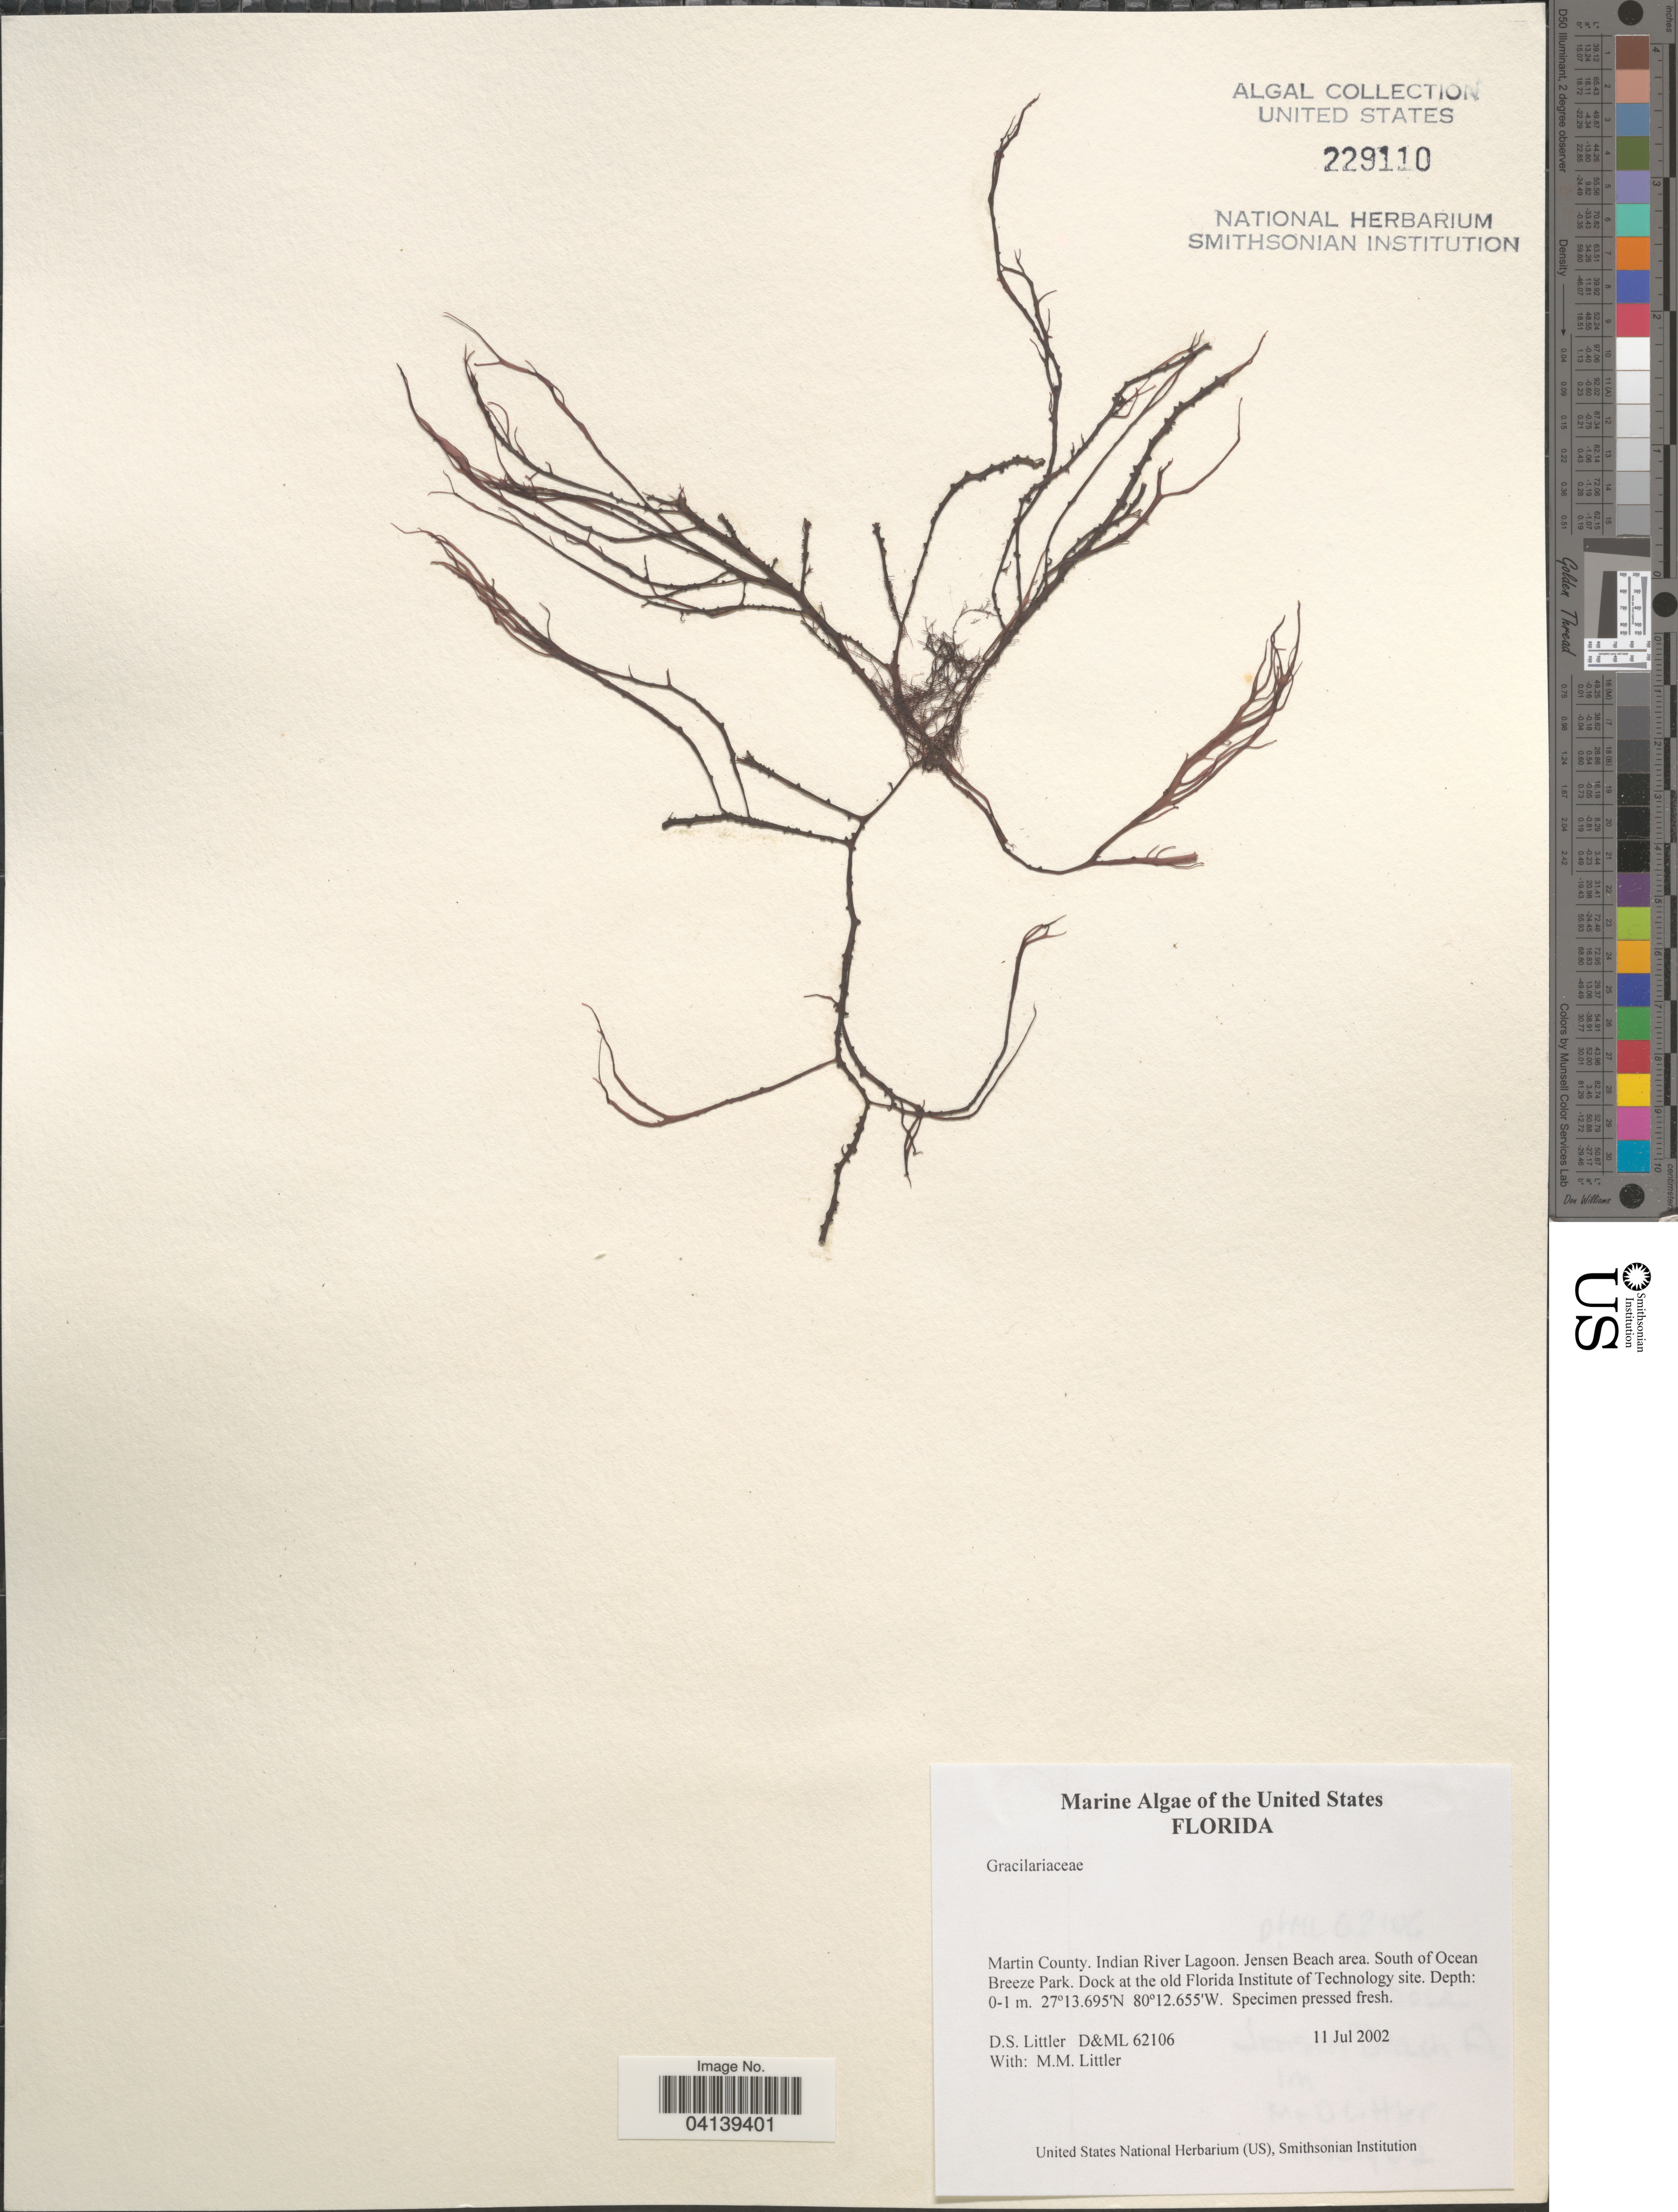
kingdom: Plantae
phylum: Rhodophyta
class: Florideophyceae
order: Gracilariales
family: Gracilariaceae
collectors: D. S. Littler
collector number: D&ML62106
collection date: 2002-07-11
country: United States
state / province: Florida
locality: Martin County. Indian River Lagoon. Jensen Beach area. South of Ocean Breeze Park. Dock at the old Florida Institute of Technology site.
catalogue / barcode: US 229110